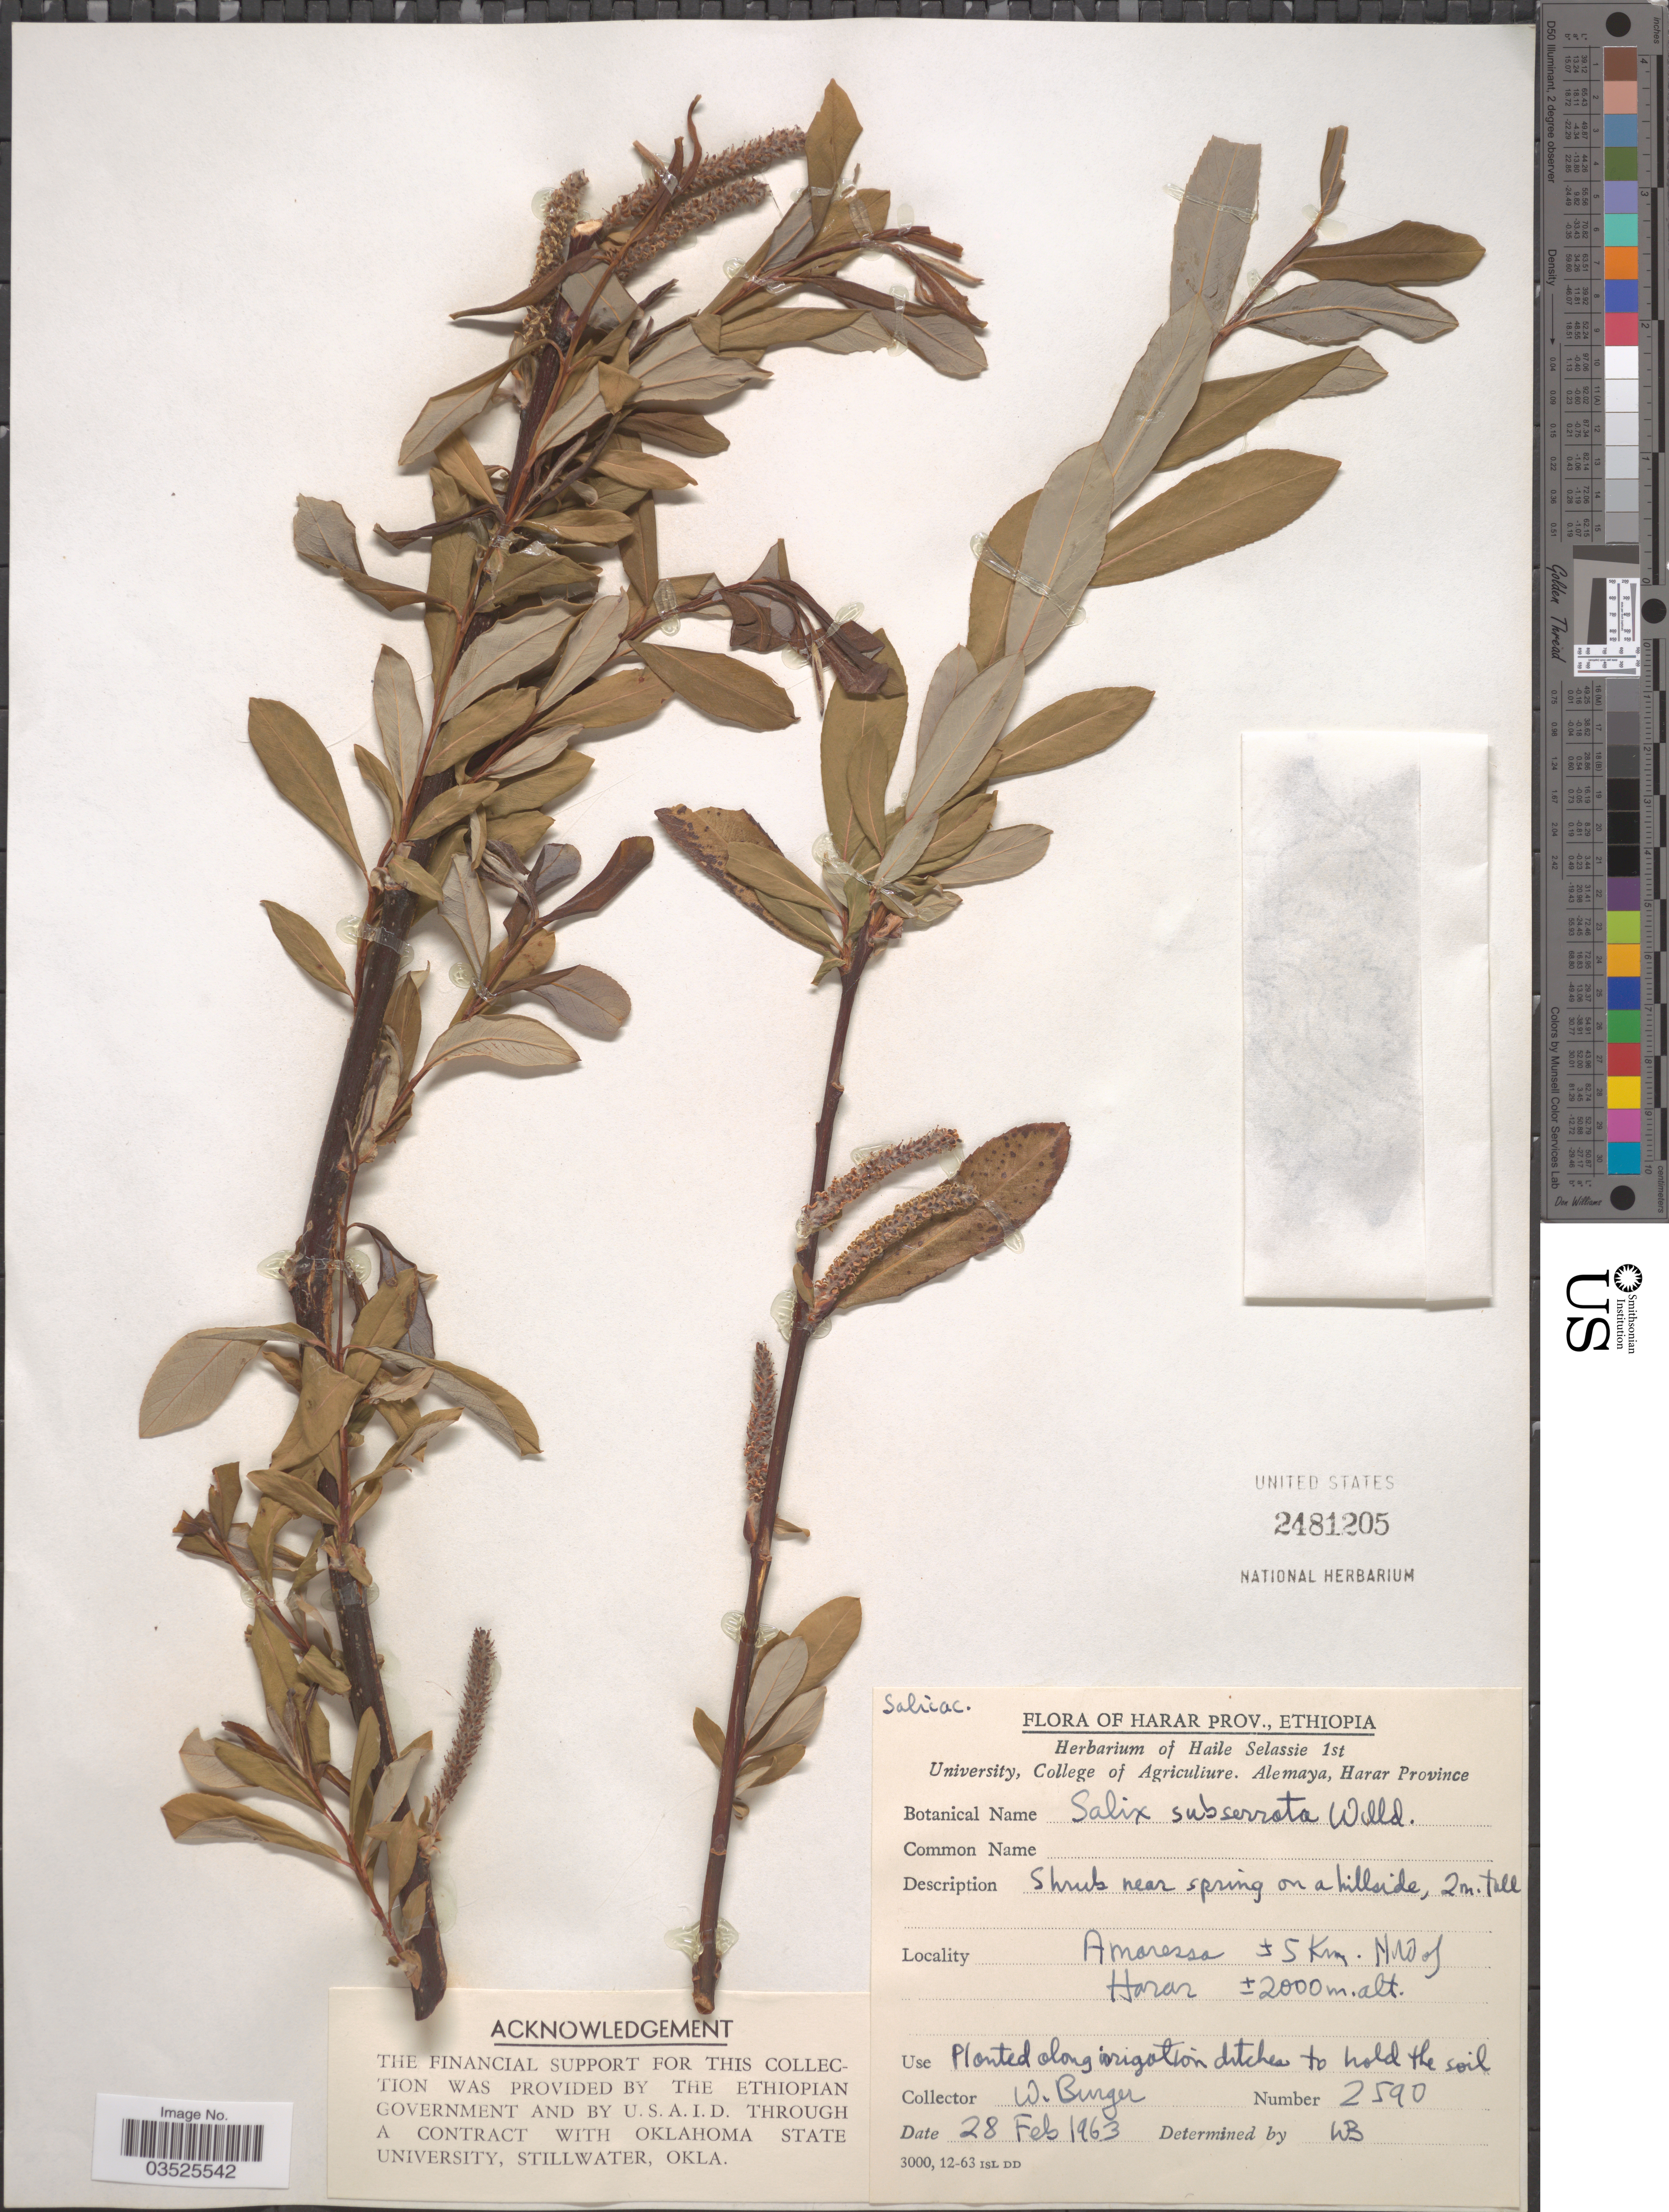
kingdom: Plantae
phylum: Tracheophyta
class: Magnoliopsida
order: Malpighiales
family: Salicaceae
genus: Salix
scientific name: Salix subserrata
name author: Willd.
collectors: W. Burger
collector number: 2590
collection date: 1963-02-28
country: Ethiopia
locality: Harar Prov. Amaressa ± 5 Km. NW of Harar.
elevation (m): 2000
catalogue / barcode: US 2481205